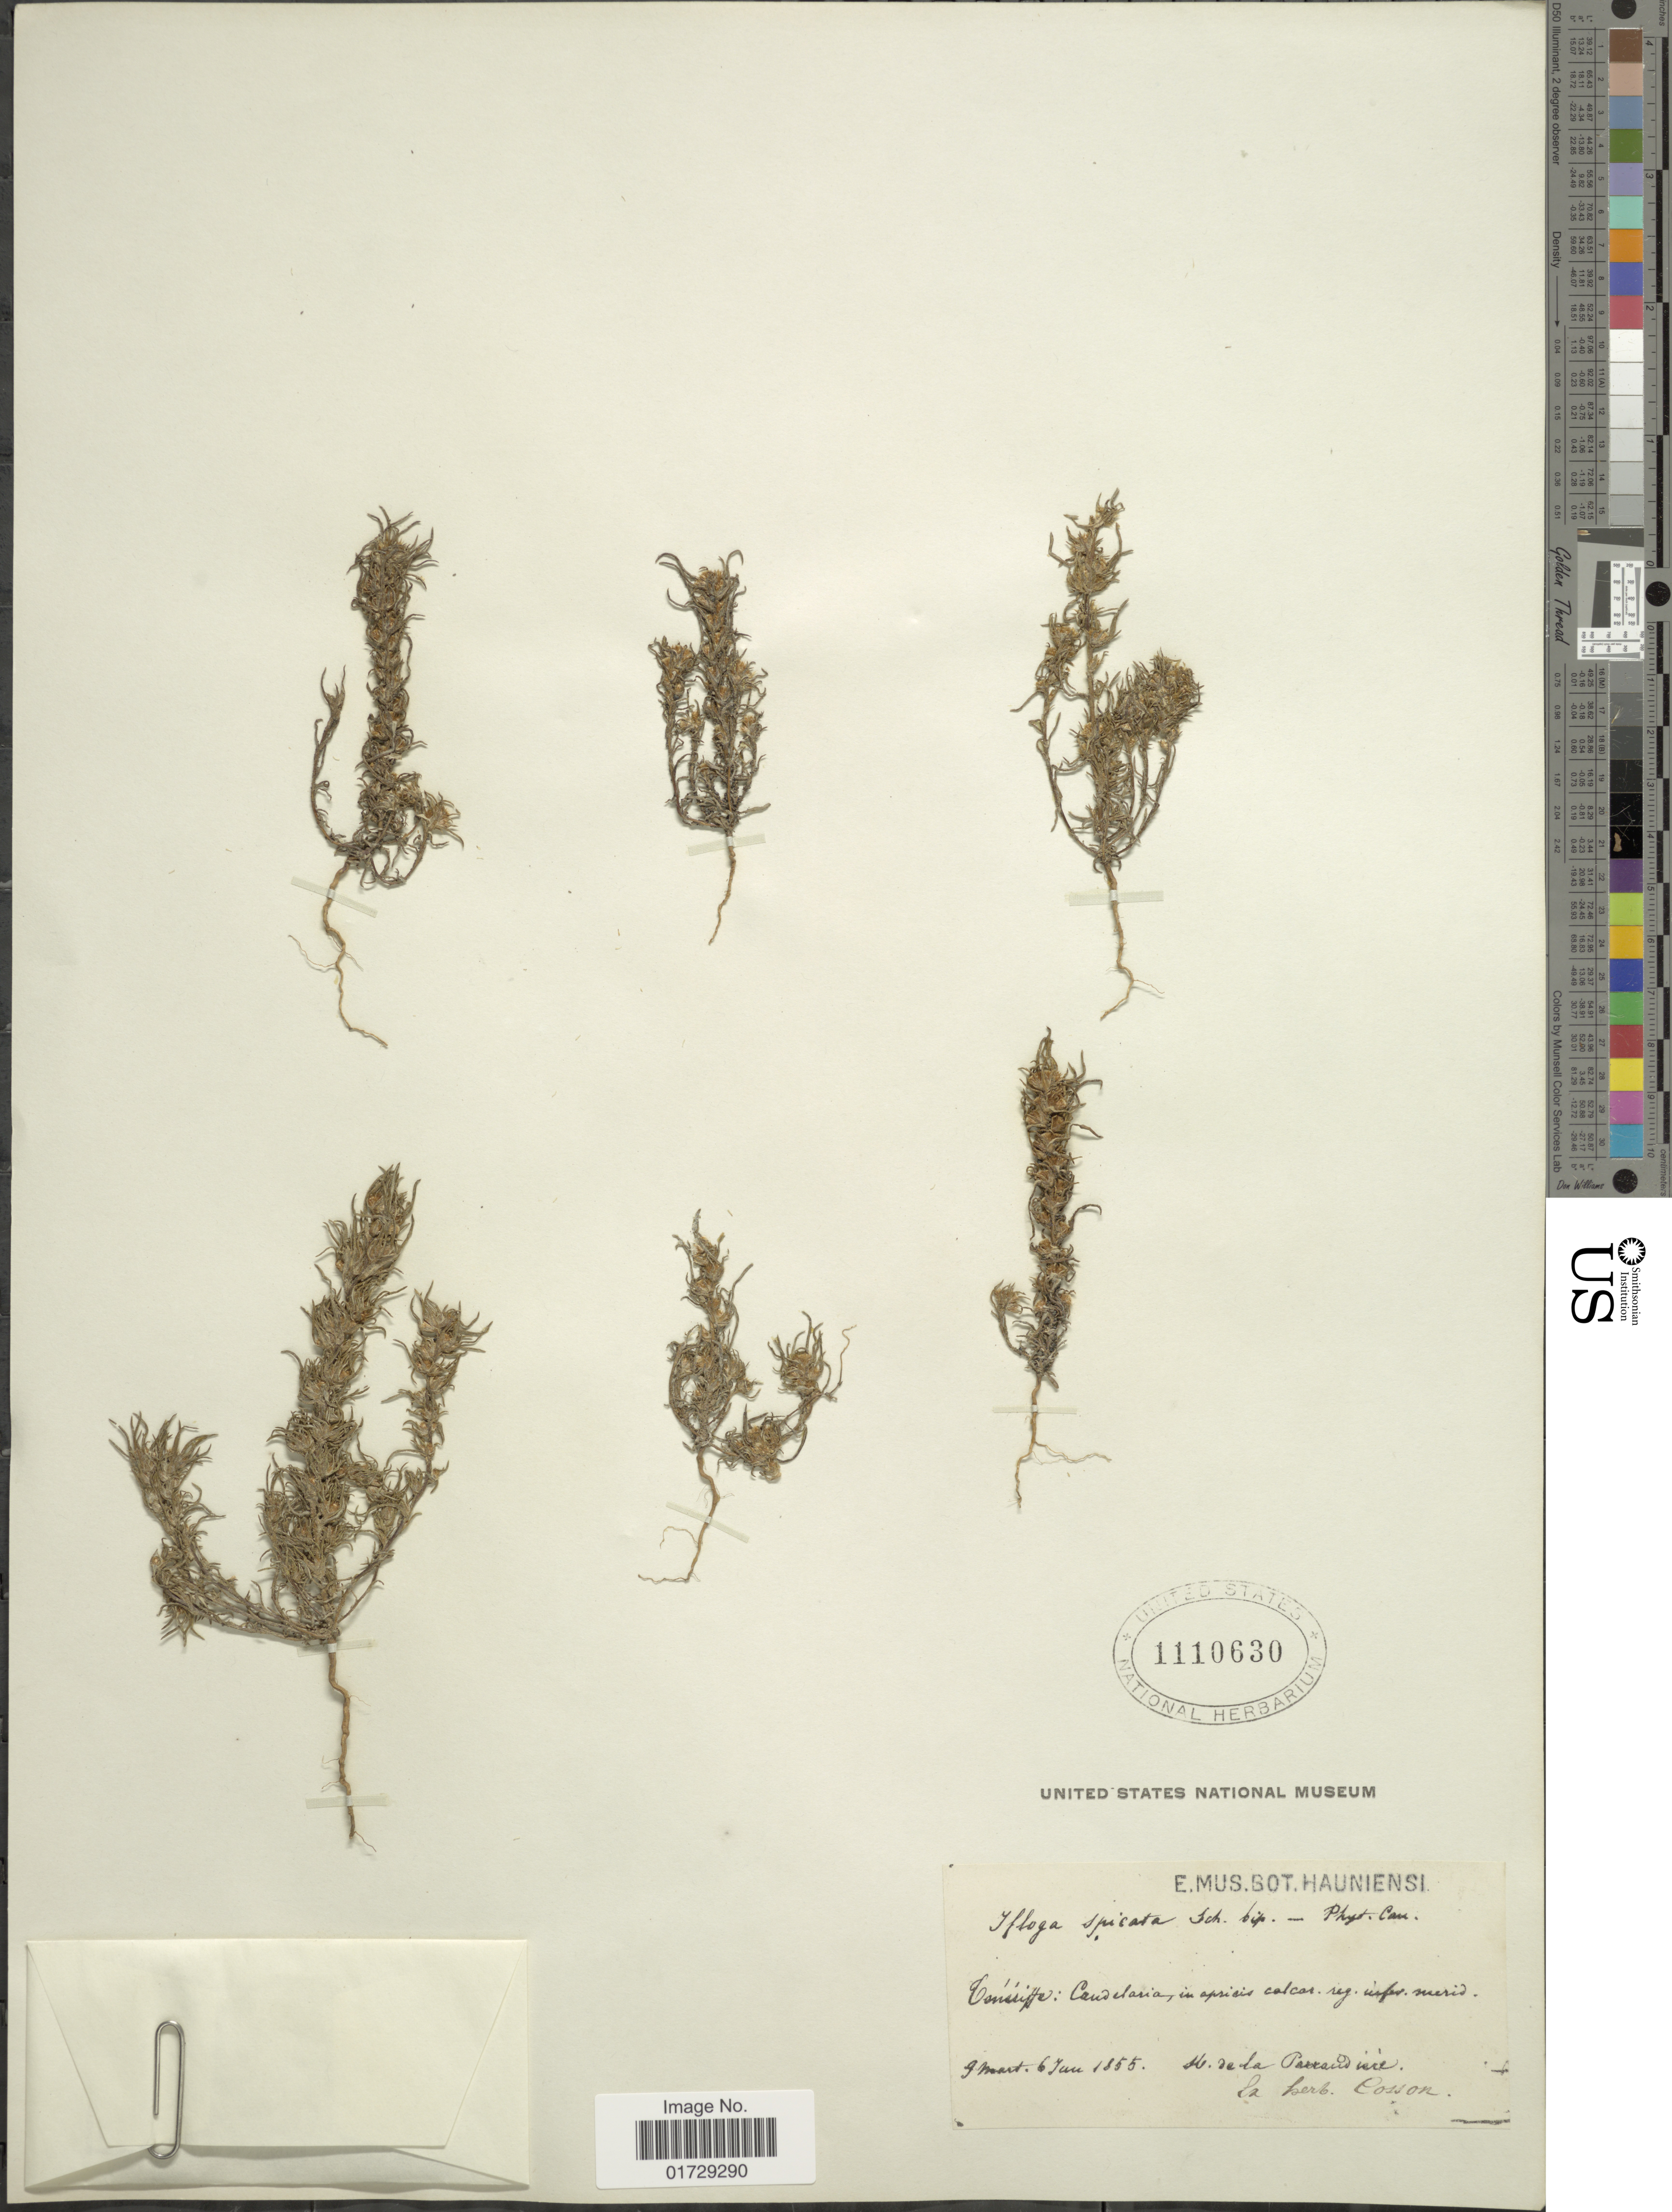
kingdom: Plantae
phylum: Tracheophyta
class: Magnoliopsida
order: Asterales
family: Asteraceae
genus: Ifloga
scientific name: Ifloga spicata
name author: (Forssk.) Sch. Bip.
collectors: ex herb. Cosson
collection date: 1855-03-09/1855-06-06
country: Spain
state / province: Canarias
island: Canary Is.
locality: Teneriffe: Candelaria.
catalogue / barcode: US 1110630